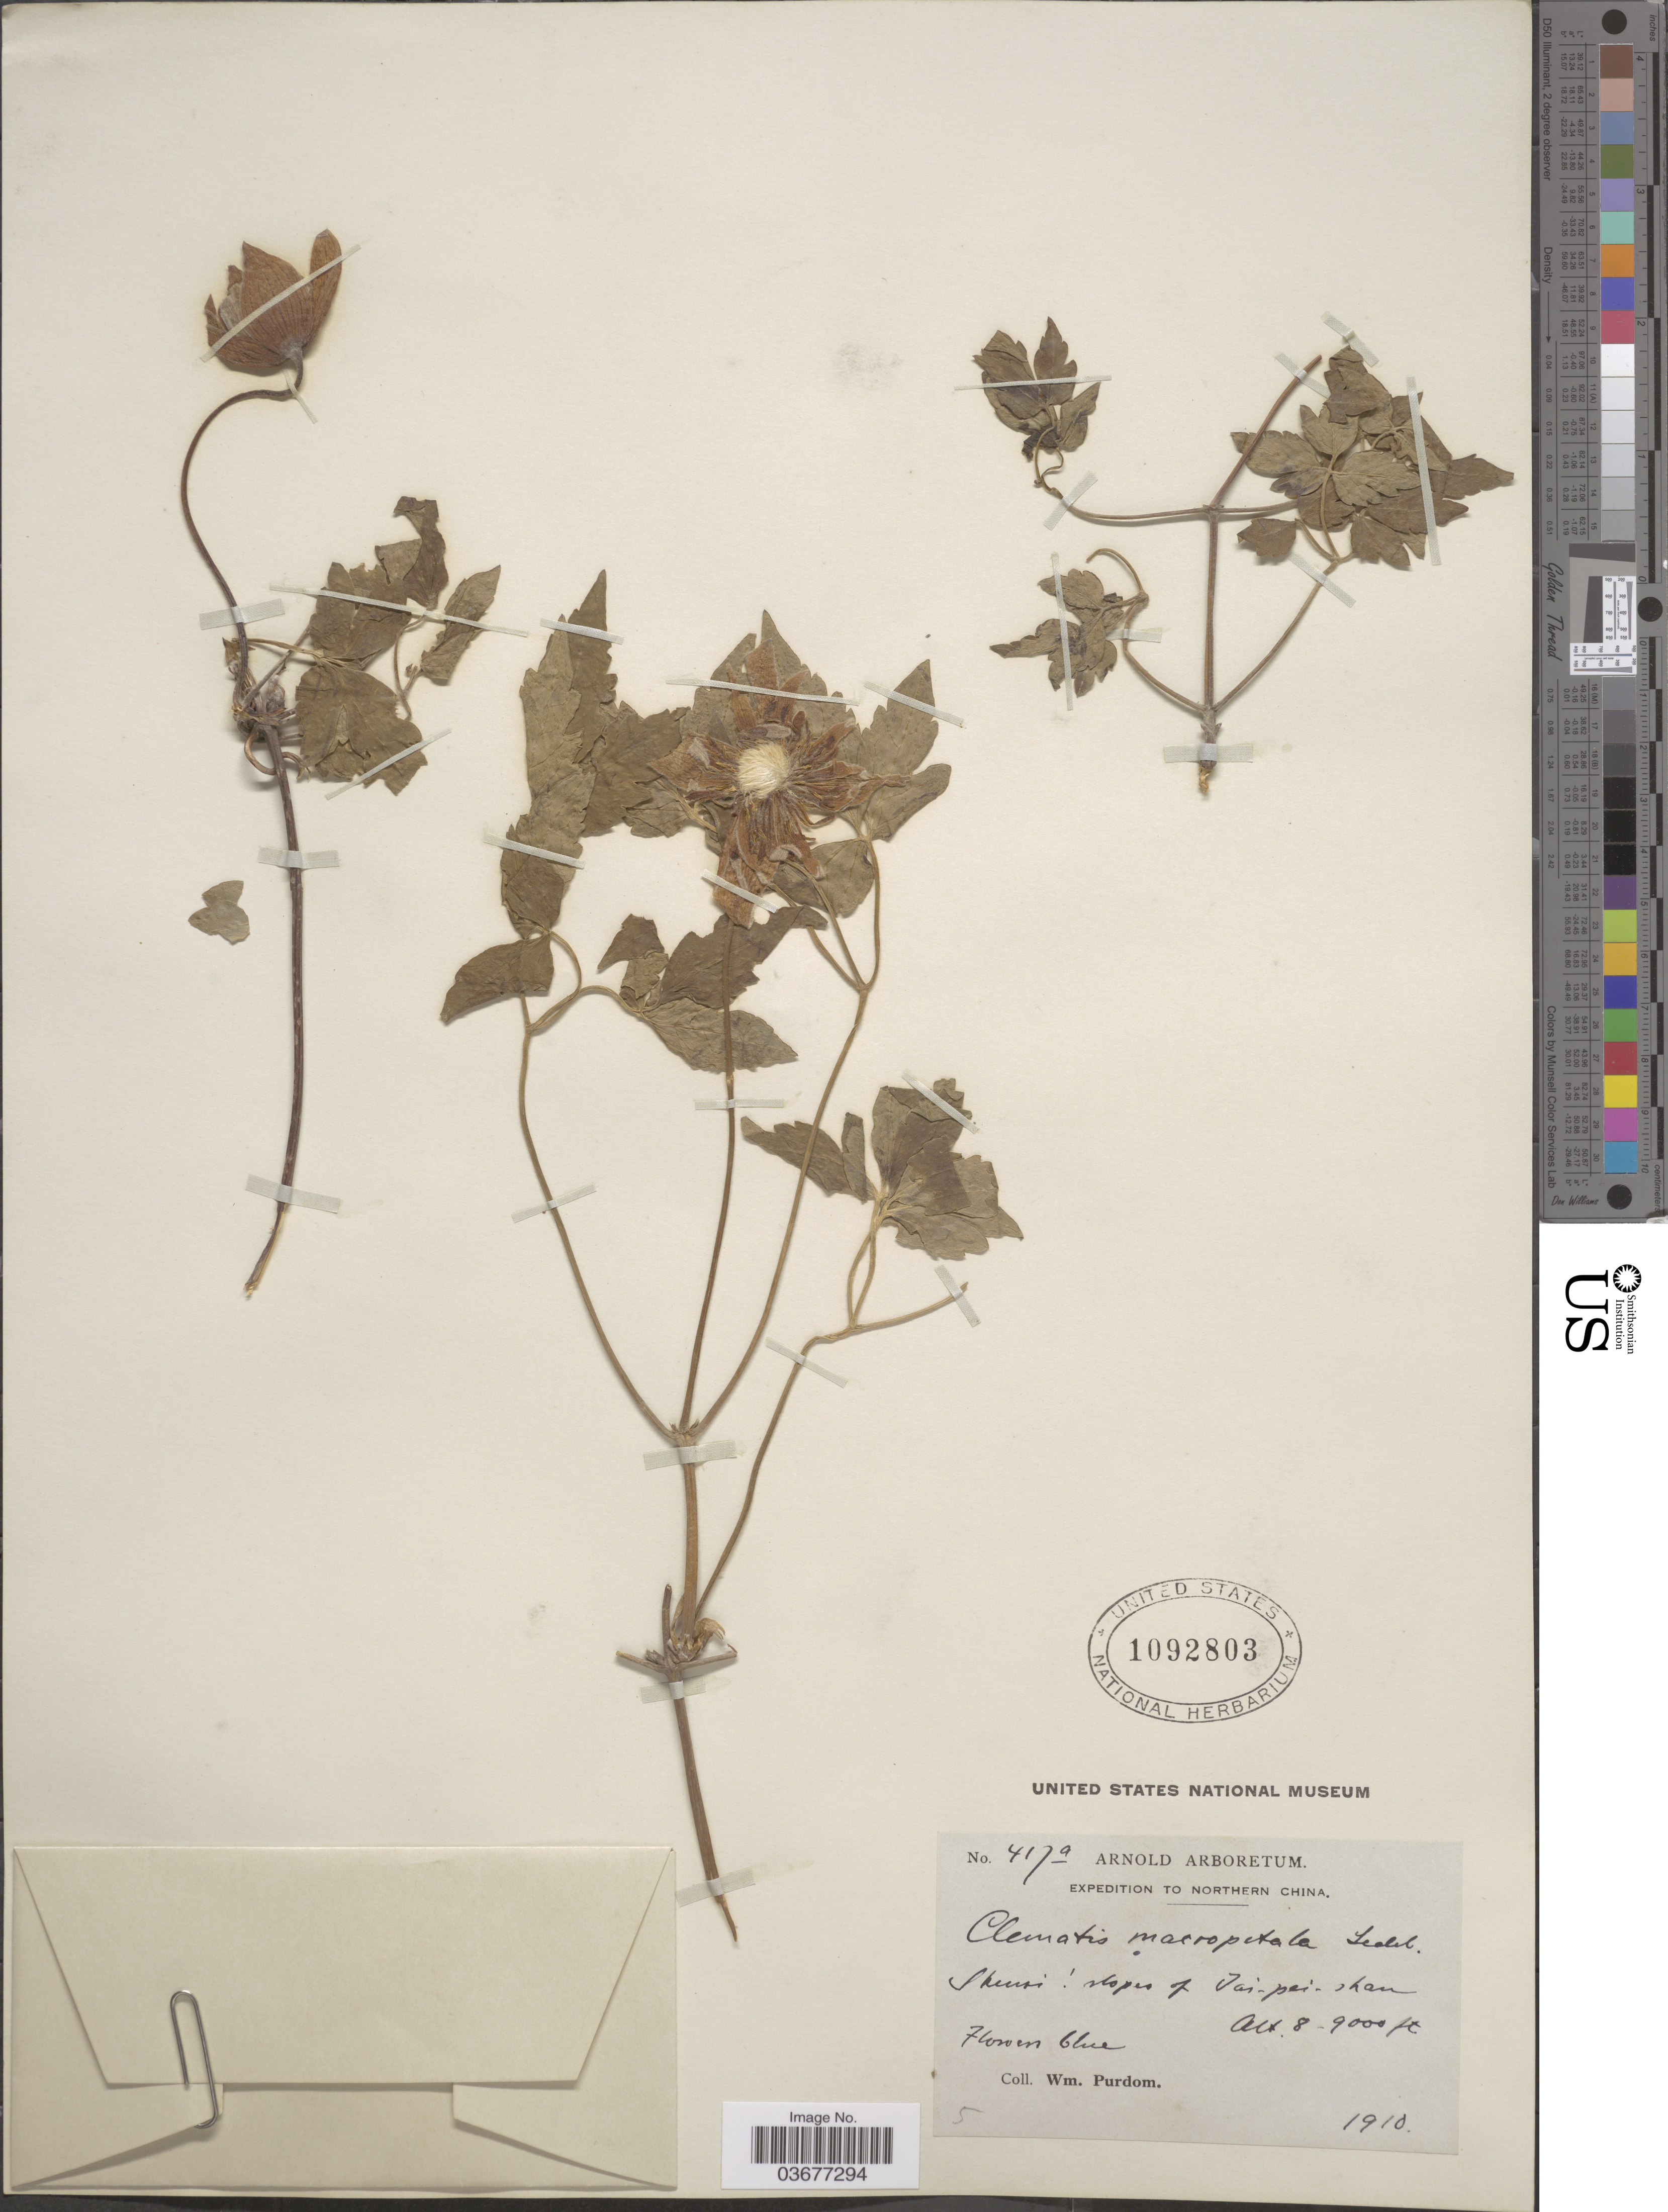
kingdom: Plantae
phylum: Tracheophyta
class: Magnoliopsida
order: Ranunculales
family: Ranunculaceae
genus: Clematis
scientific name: Clematis macropetala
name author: Ledeb.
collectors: W. Purdom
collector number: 417a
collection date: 1910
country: China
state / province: Shaanxi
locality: Northern China. Shensi: slopes of Tai-pei-shan.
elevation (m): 2438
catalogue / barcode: US 1092803